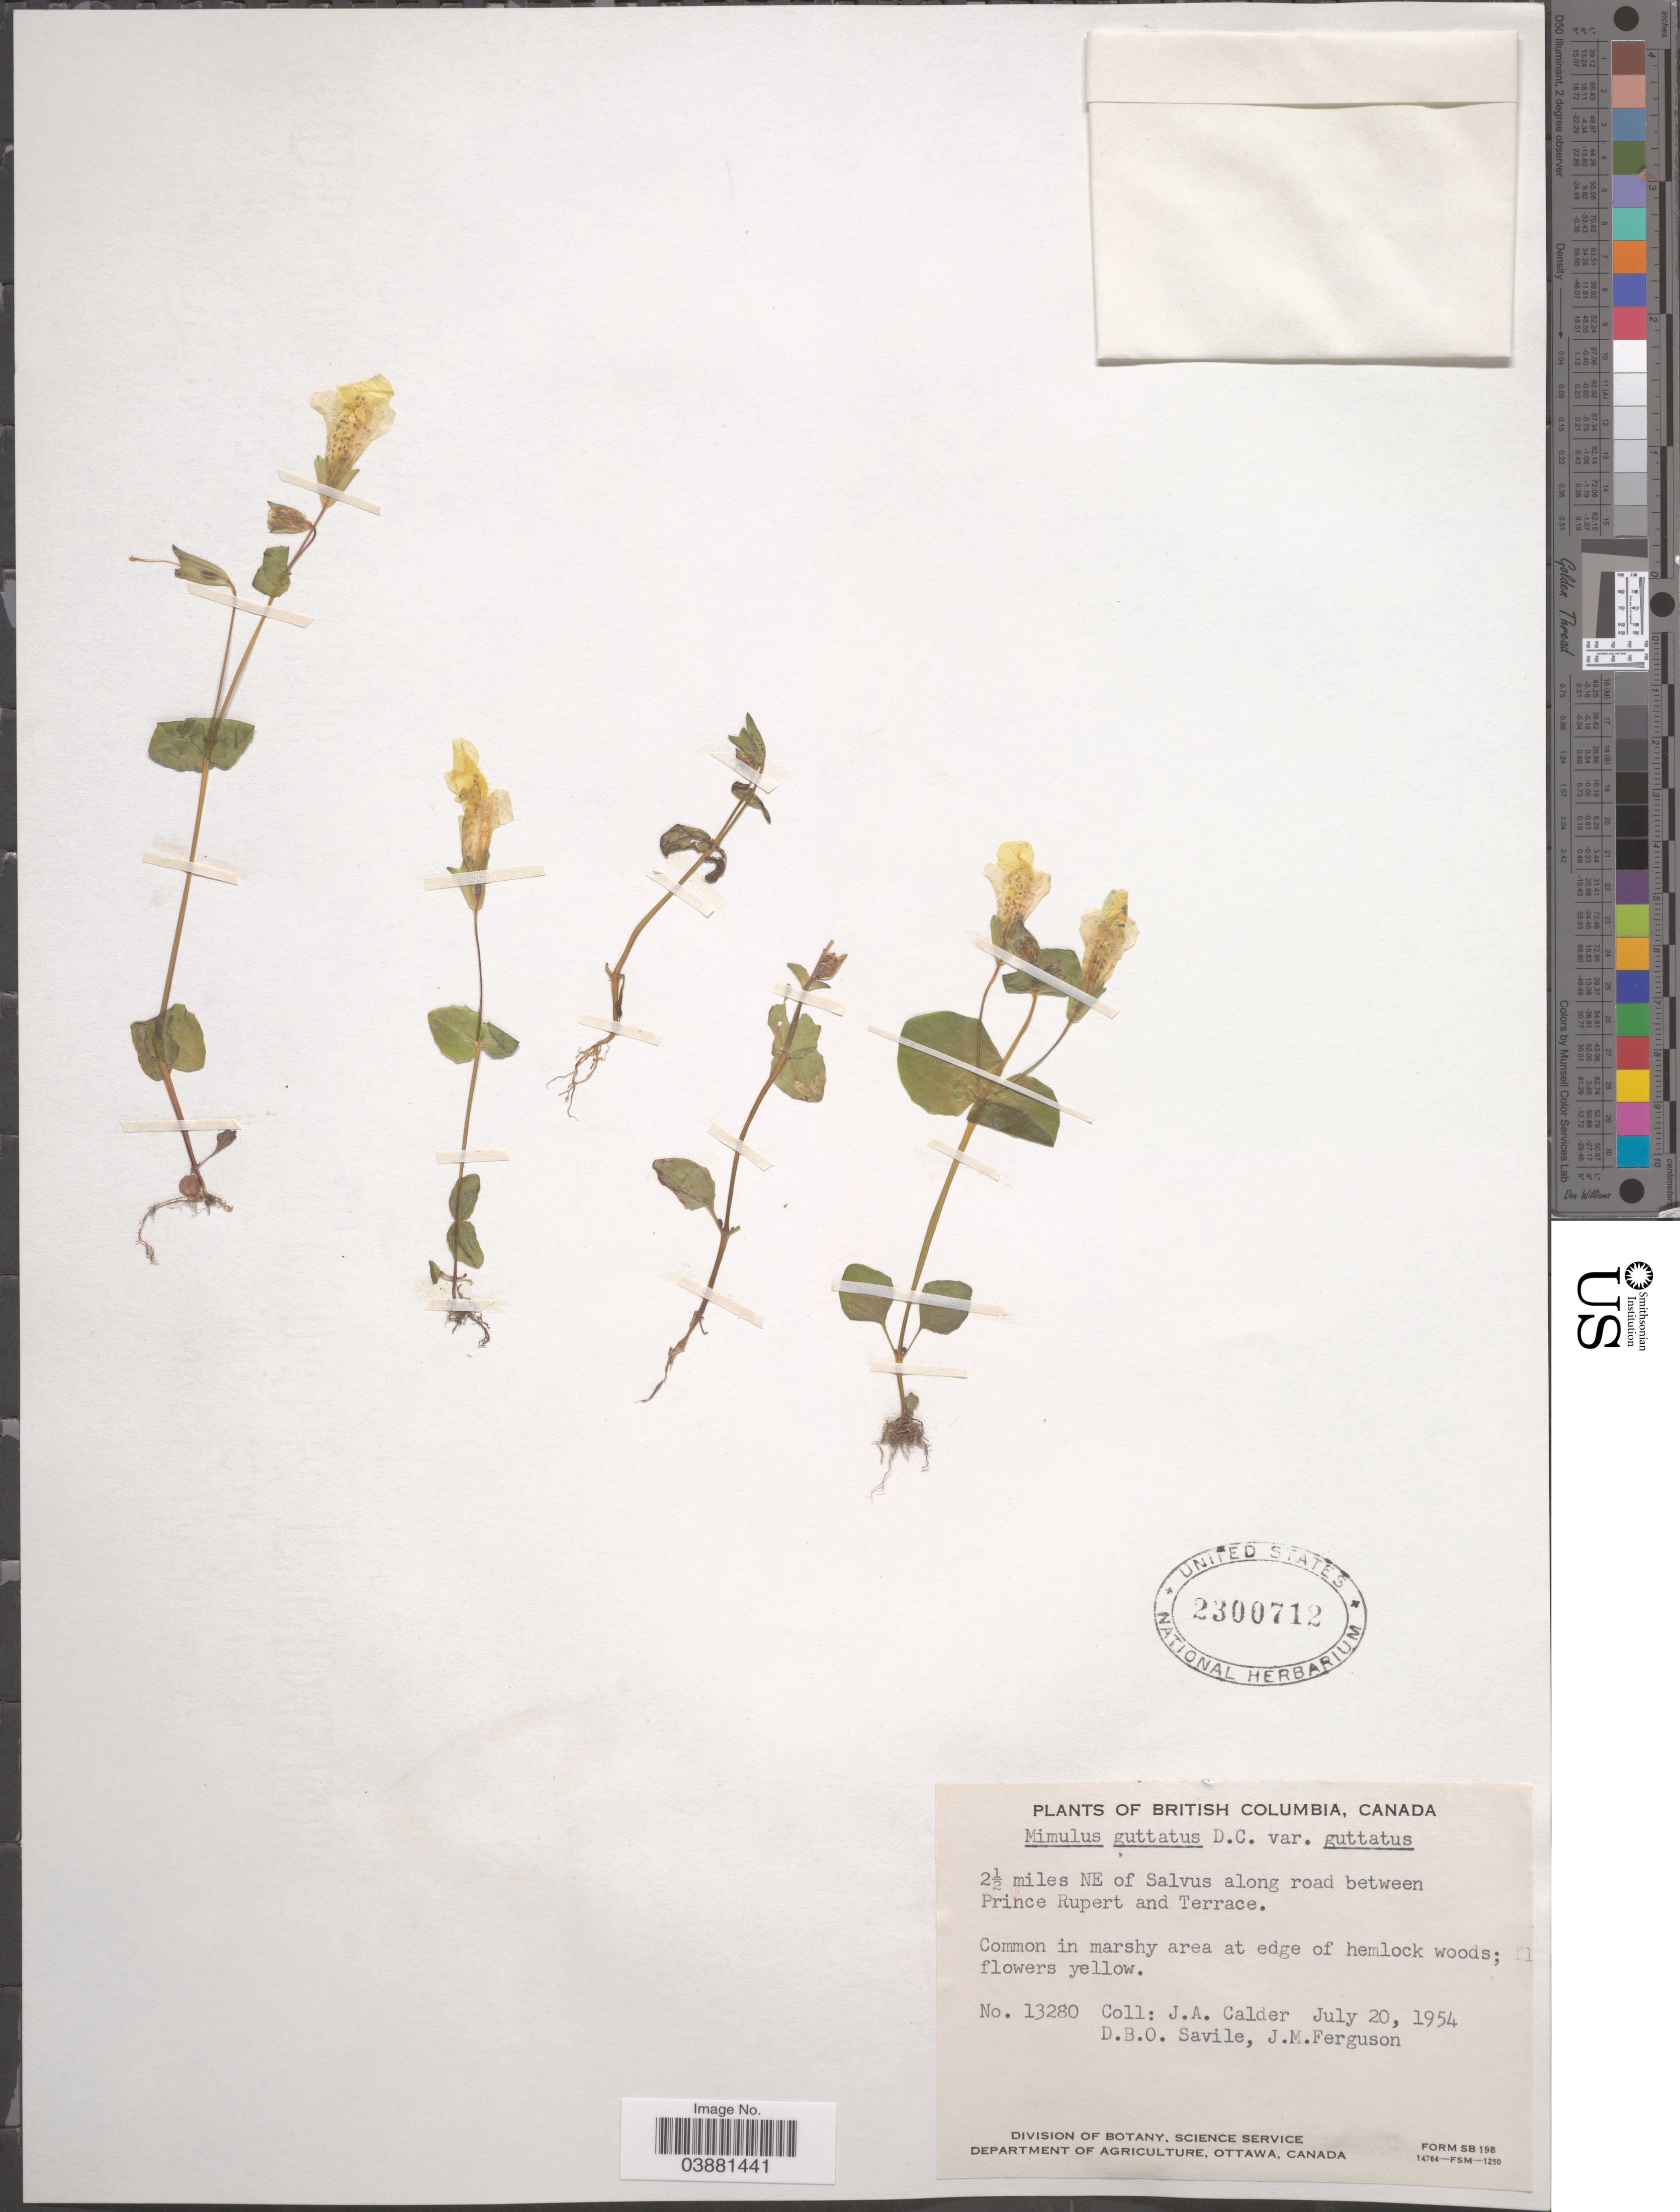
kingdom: Plantae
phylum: Tracheophyta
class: Magnoliopsida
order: Lamiales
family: Phrymaceae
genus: Mimulus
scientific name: Mimulus guttatus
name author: DC.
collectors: J. A. Calder, D. Savile & J. M. Ferguson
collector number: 13280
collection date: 1954-07-20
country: Canada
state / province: British Columbia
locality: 2½ miles NE of Salvus along road between Prince Rupert and Terrace.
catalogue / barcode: US 2300712